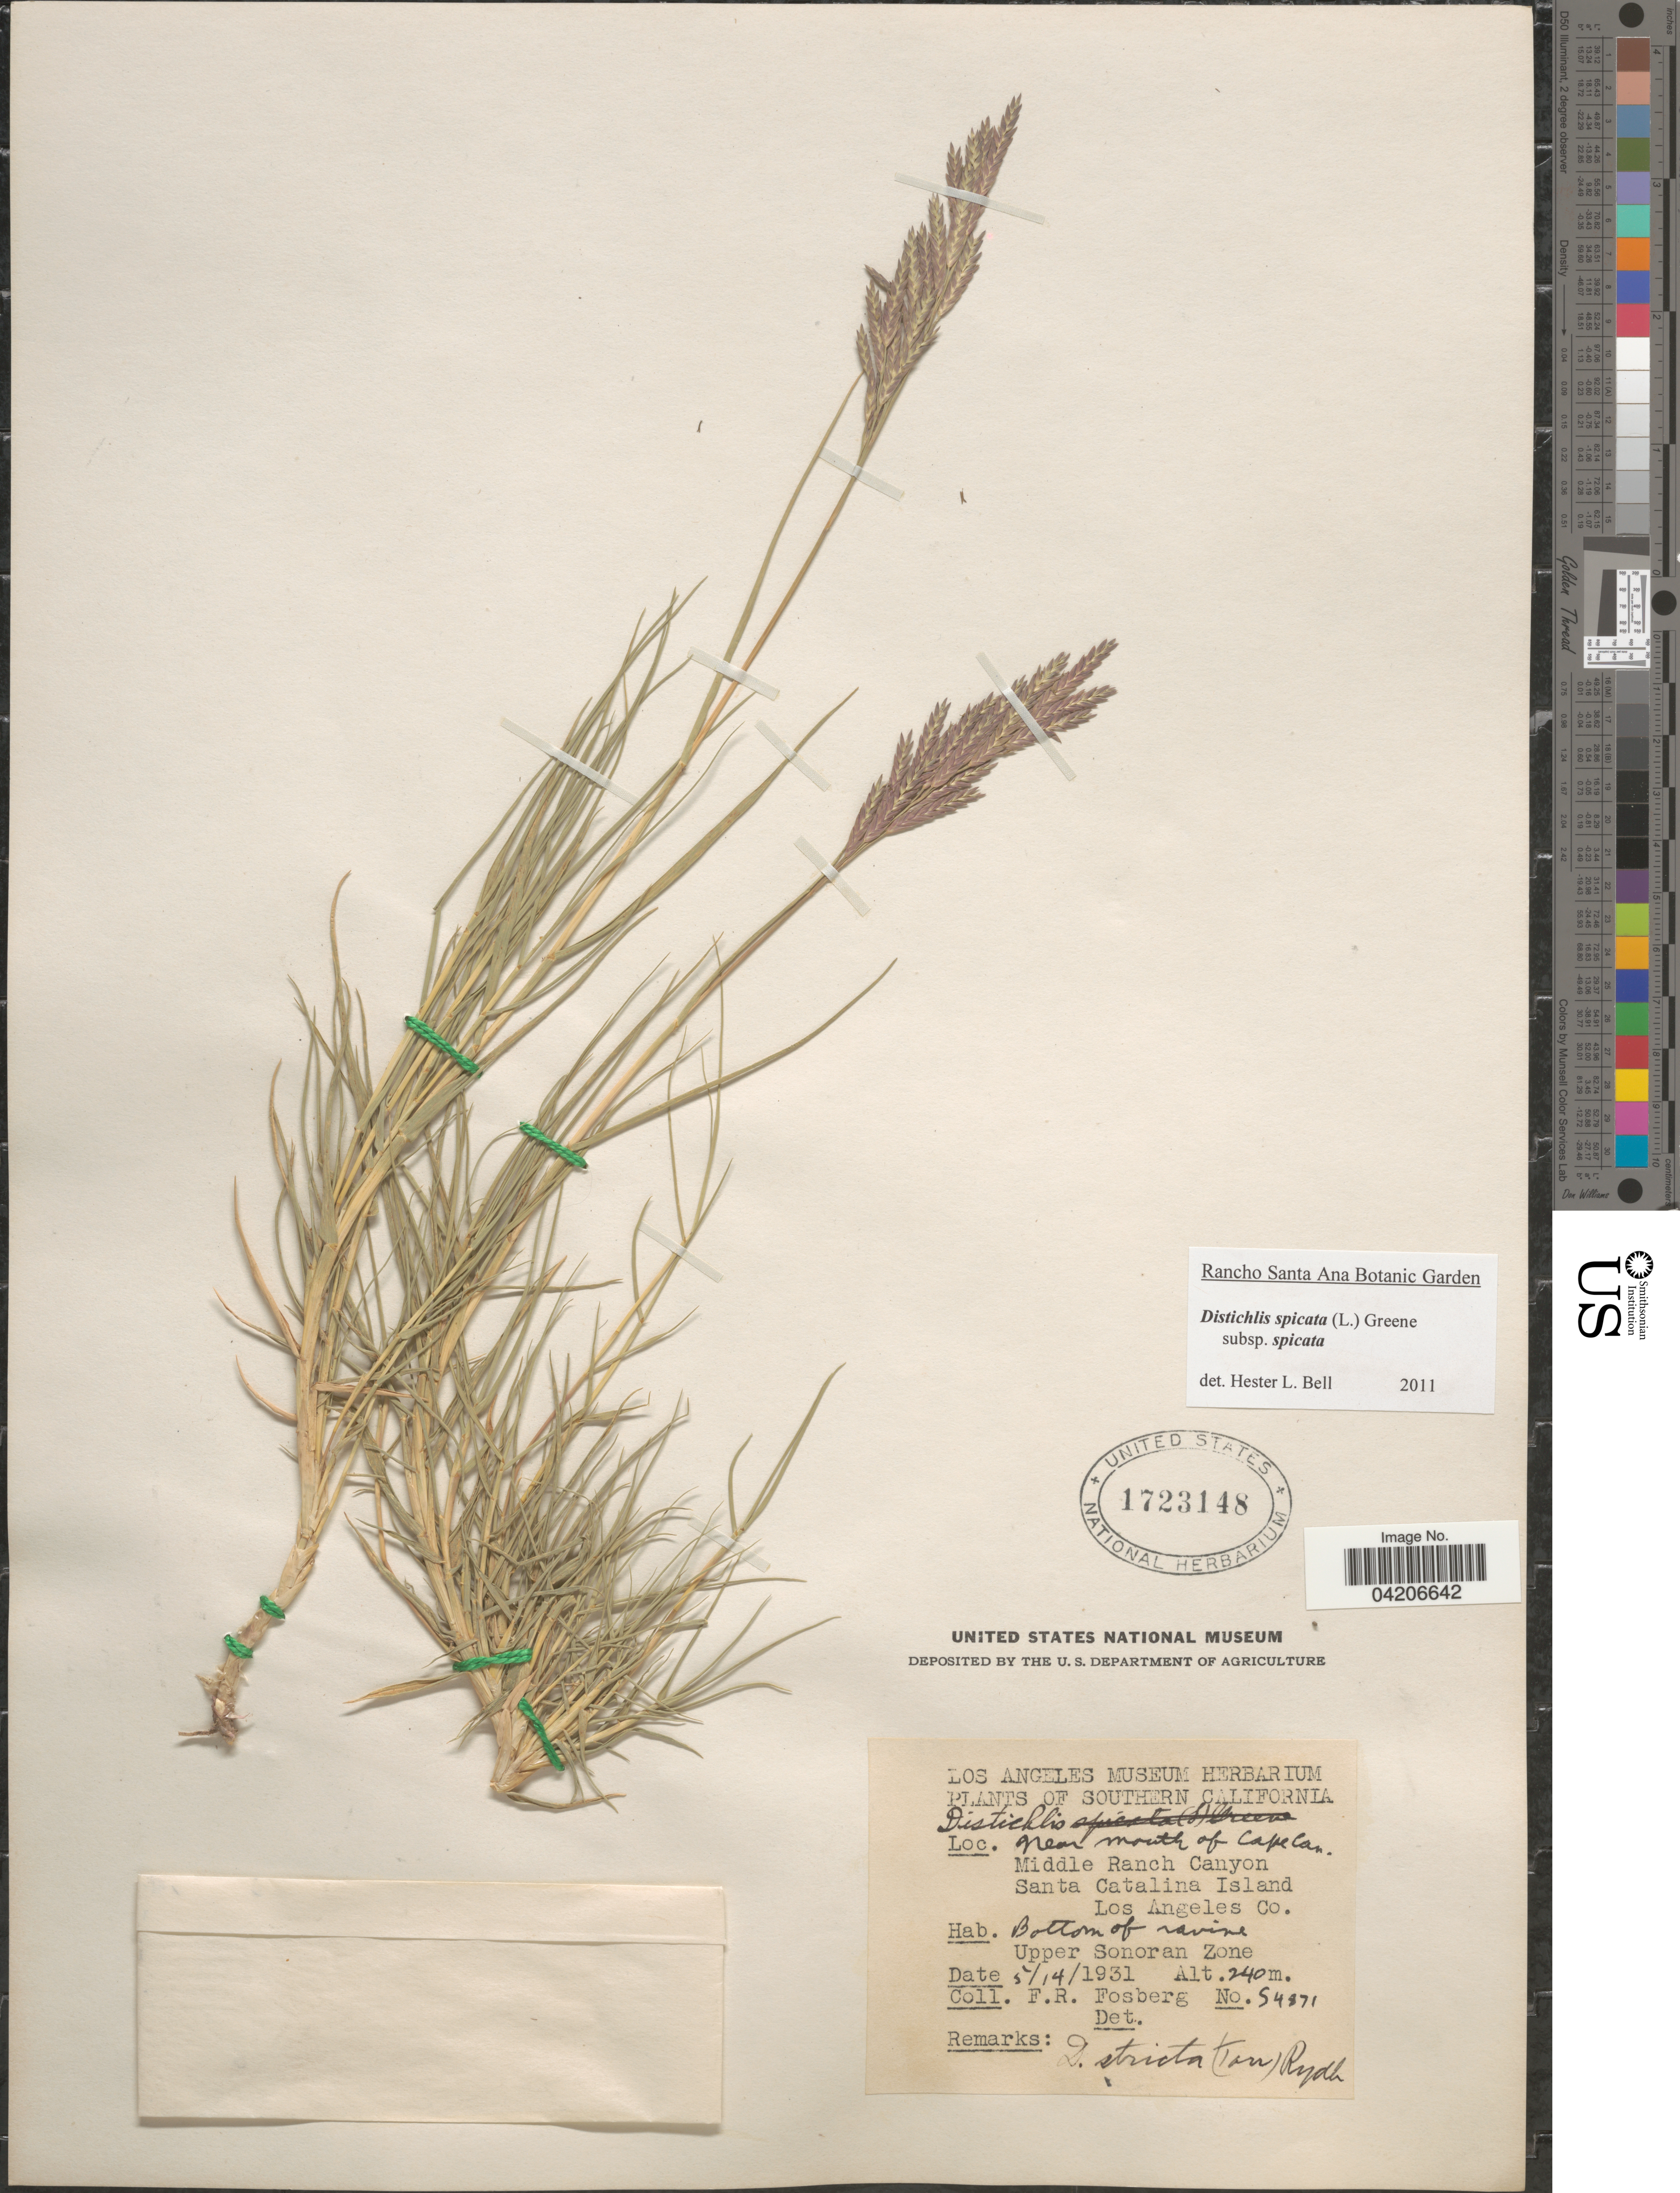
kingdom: Plantae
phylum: Tracheophyta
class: Liliopsida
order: Poales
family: Poaceae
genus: Distichlis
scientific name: Distichlis spicata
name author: (L.) Greene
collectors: F. R. Fosberg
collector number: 54871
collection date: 1931-05-14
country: United States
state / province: California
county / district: Los Angeles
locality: Southern California. Near mouth of Cape Can. Middle Ranch Canyon. Santa Catalina Island. Los Angeles Co. Bottom of ravine. Upper Sonoran Zone.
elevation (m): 240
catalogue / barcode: US 1723148